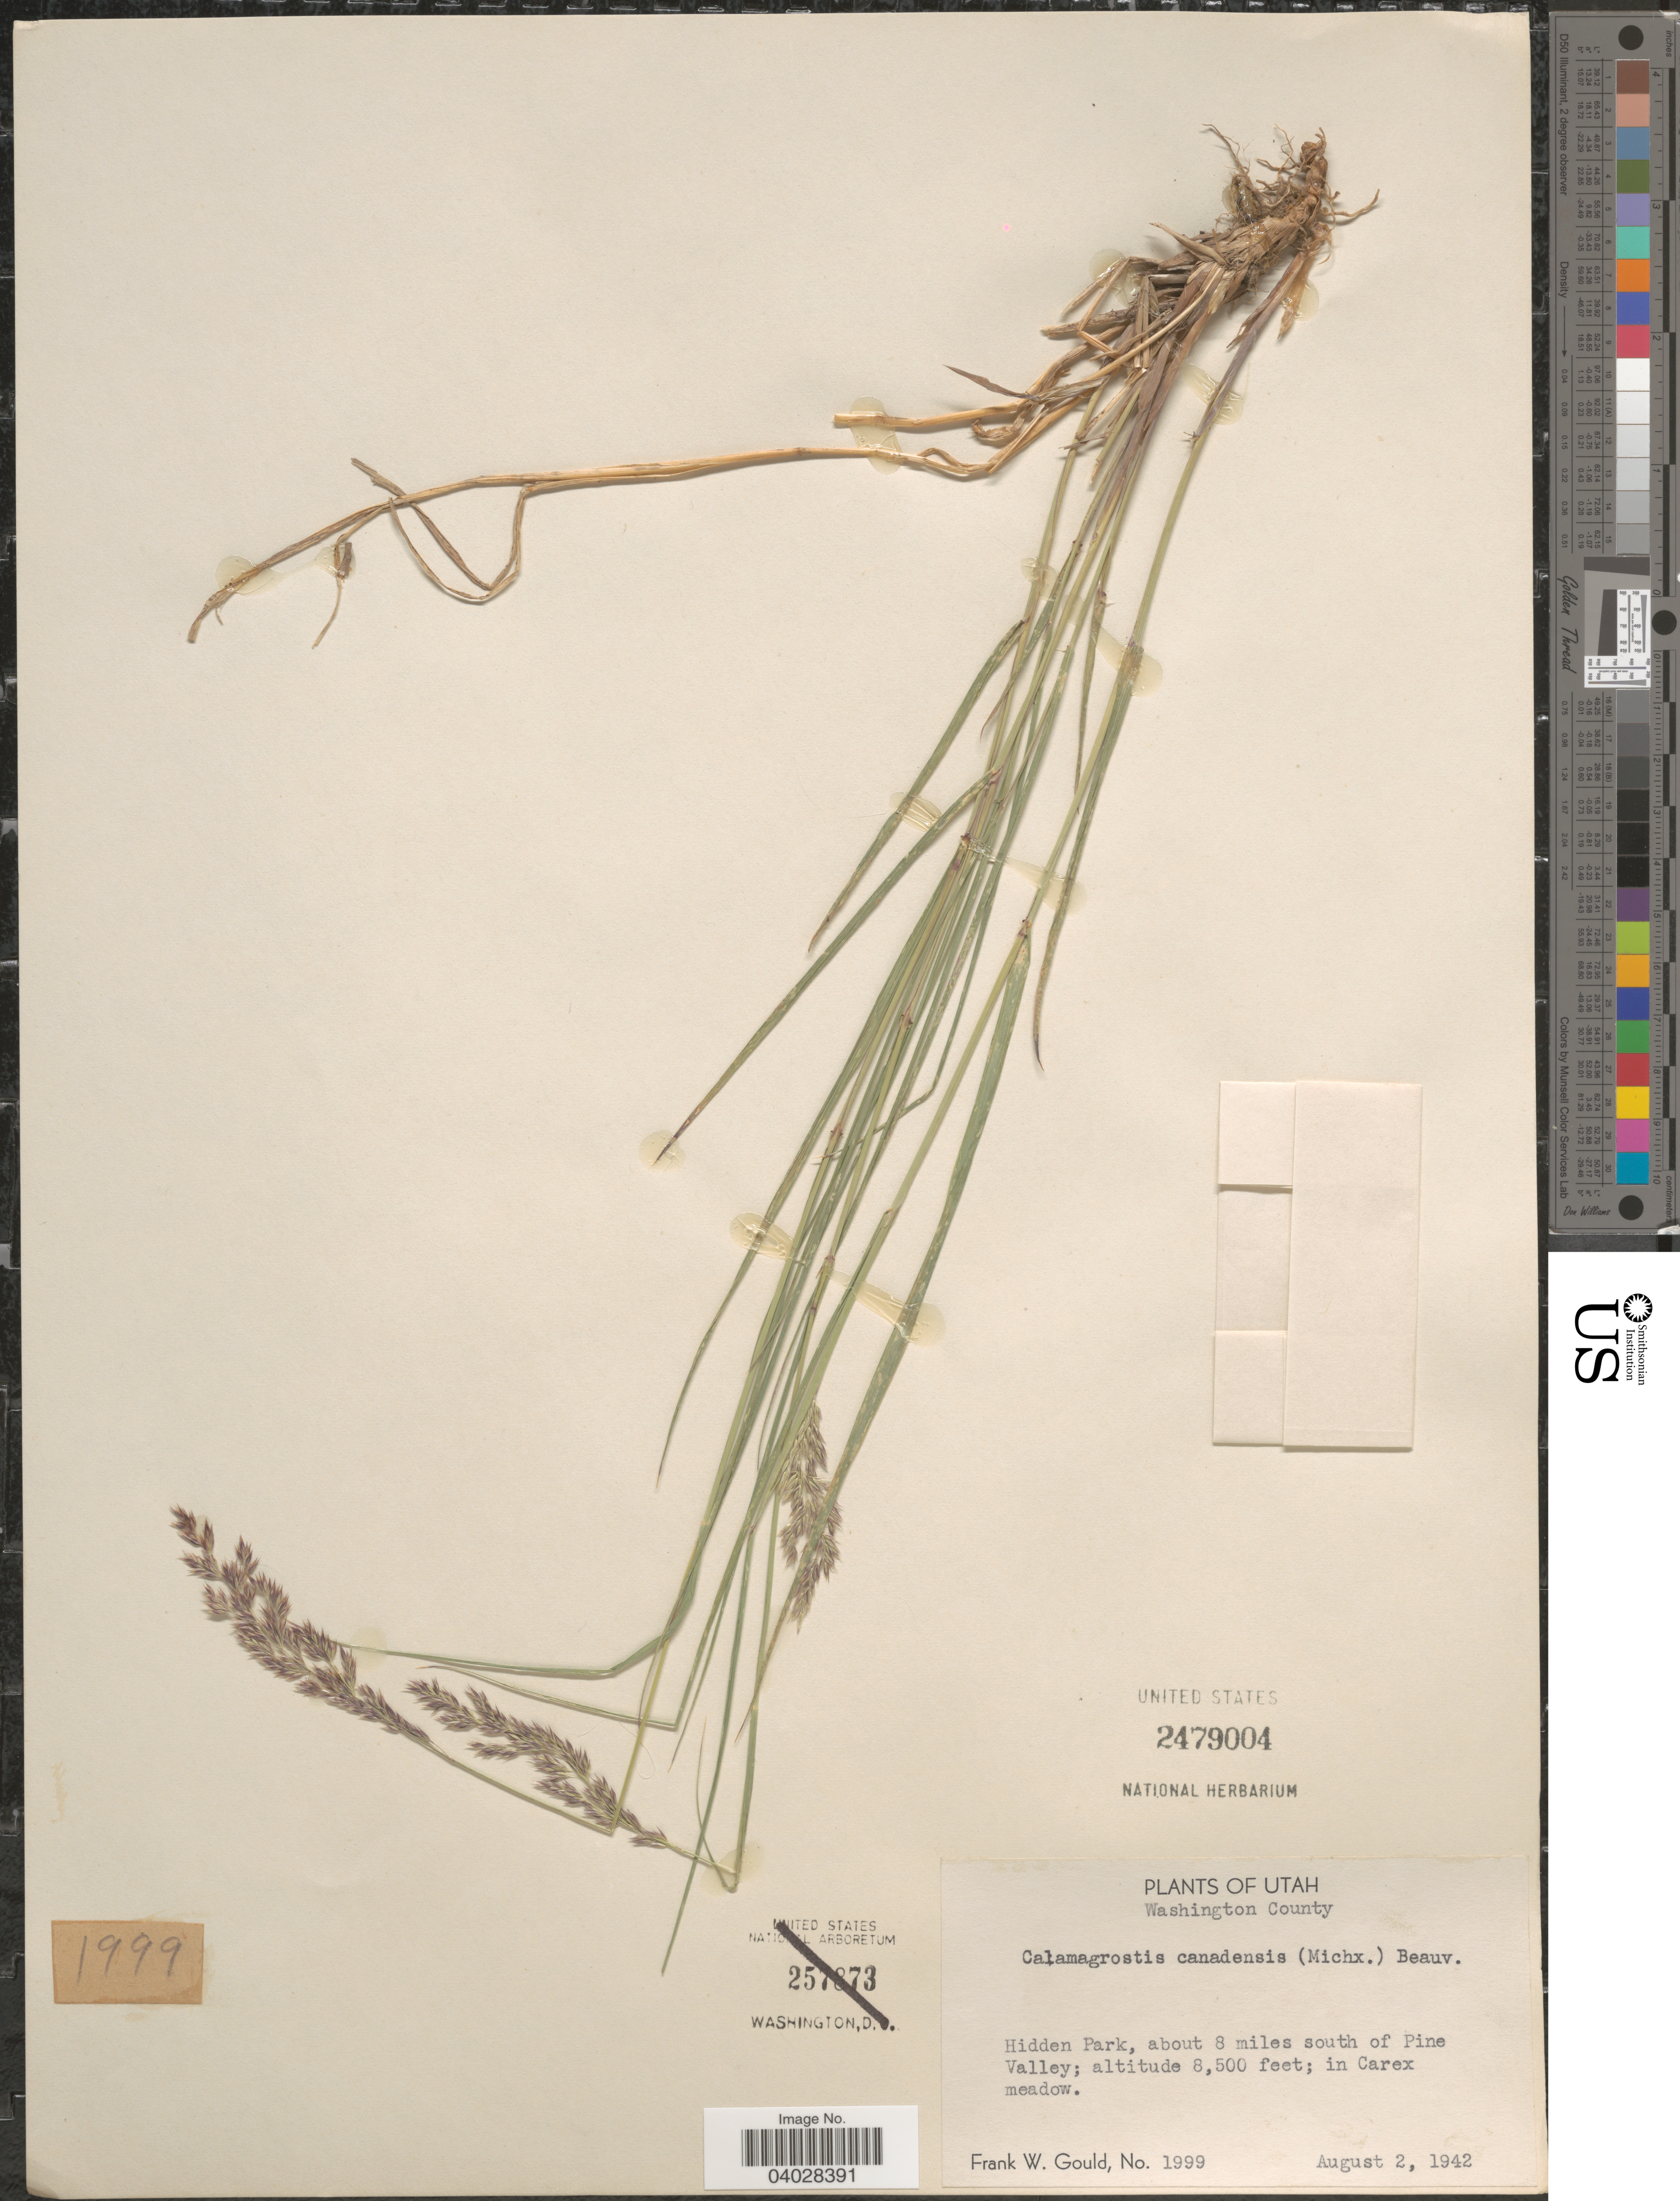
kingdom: Plantae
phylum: Tracheophyta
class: Liliopsida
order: Poales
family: Poaceae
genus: Calamagrostis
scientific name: Calamagrostis canadensis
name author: (Michx.) P. Beauv.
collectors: F. W. Gould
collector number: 1999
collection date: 1942-08-02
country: United States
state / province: Utah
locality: Washington County. Hidden Park, about 8 miles south of Pine Valley; in Carex meadow.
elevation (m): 2591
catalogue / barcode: US 2479004